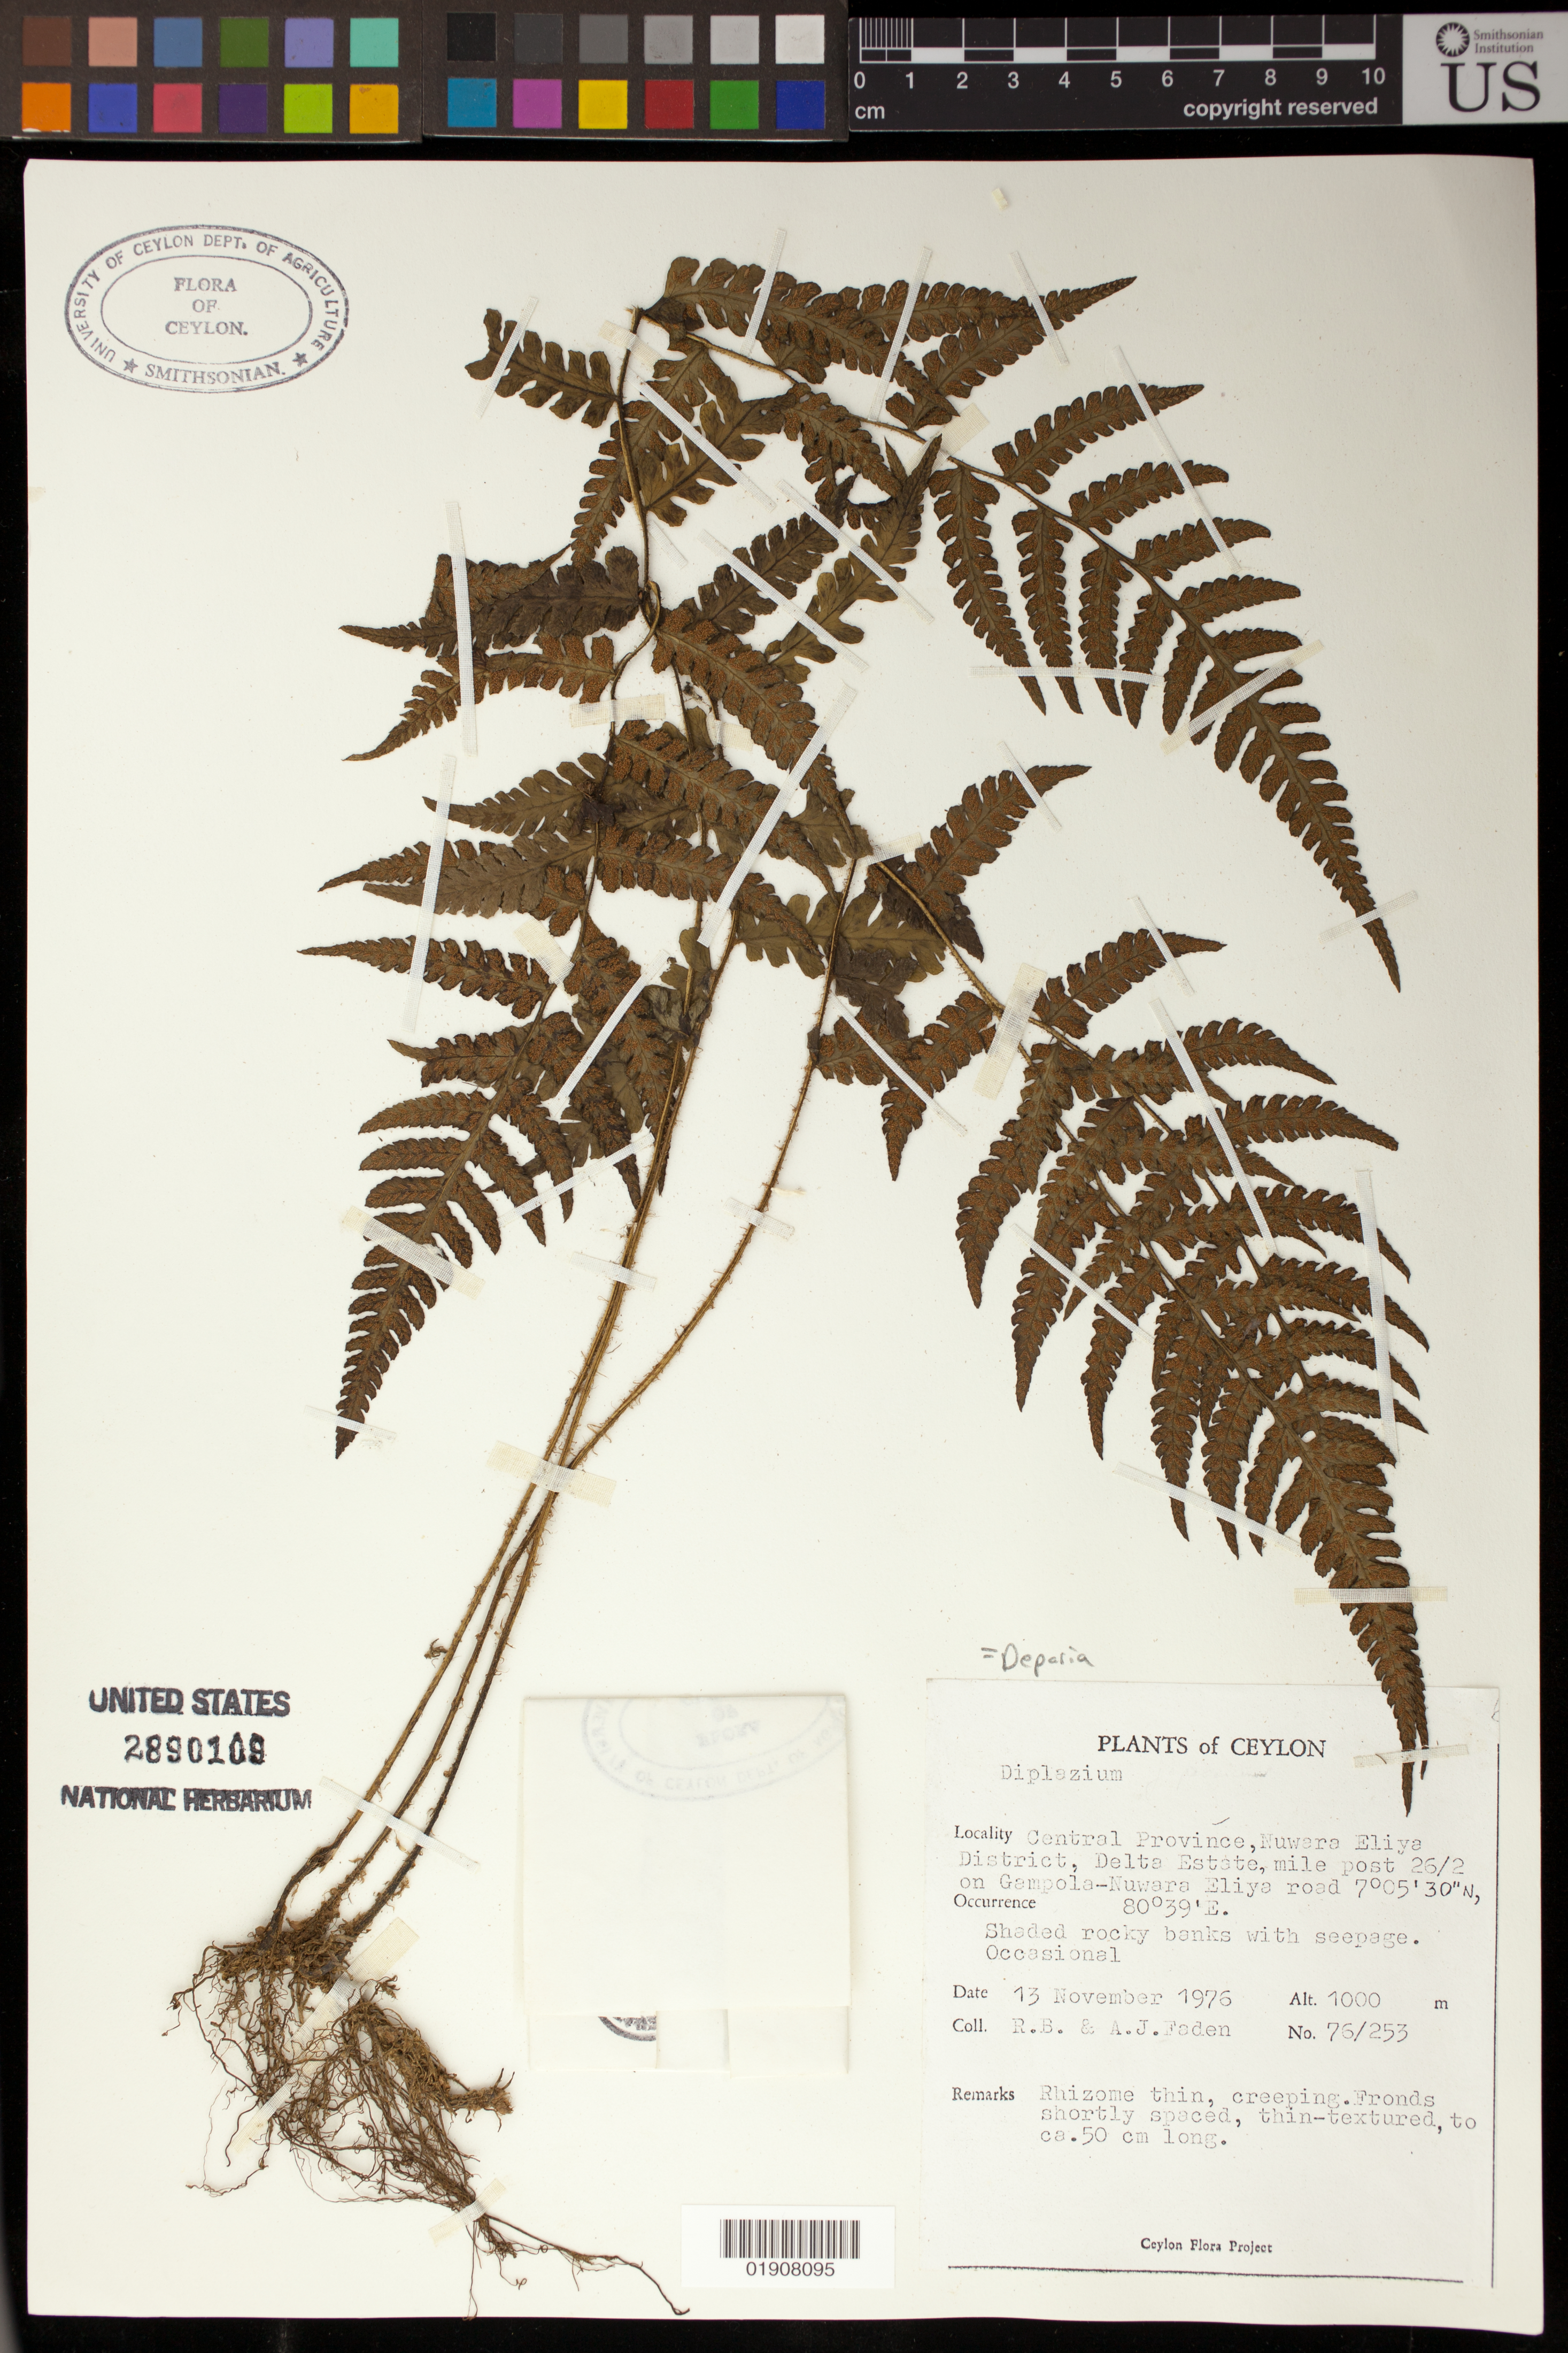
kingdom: Plantae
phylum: Tracheophyta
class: Polypodiopsida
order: Polypodiales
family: Athyriaceae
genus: Deparia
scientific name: Deparia sp.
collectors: R. B. Faden & A. J. Faden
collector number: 76/253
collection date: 1976-11-13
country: Sri Lanka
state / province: Central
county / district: Nuwara Eliya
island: Ceylon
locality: Nuwara Eliya District, Delta Estate mile post 26/2 on Gampola-Nuwara, Eliya road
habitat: Shaded rocky banks with seepage.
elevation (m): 1000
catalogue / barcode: US 2890109